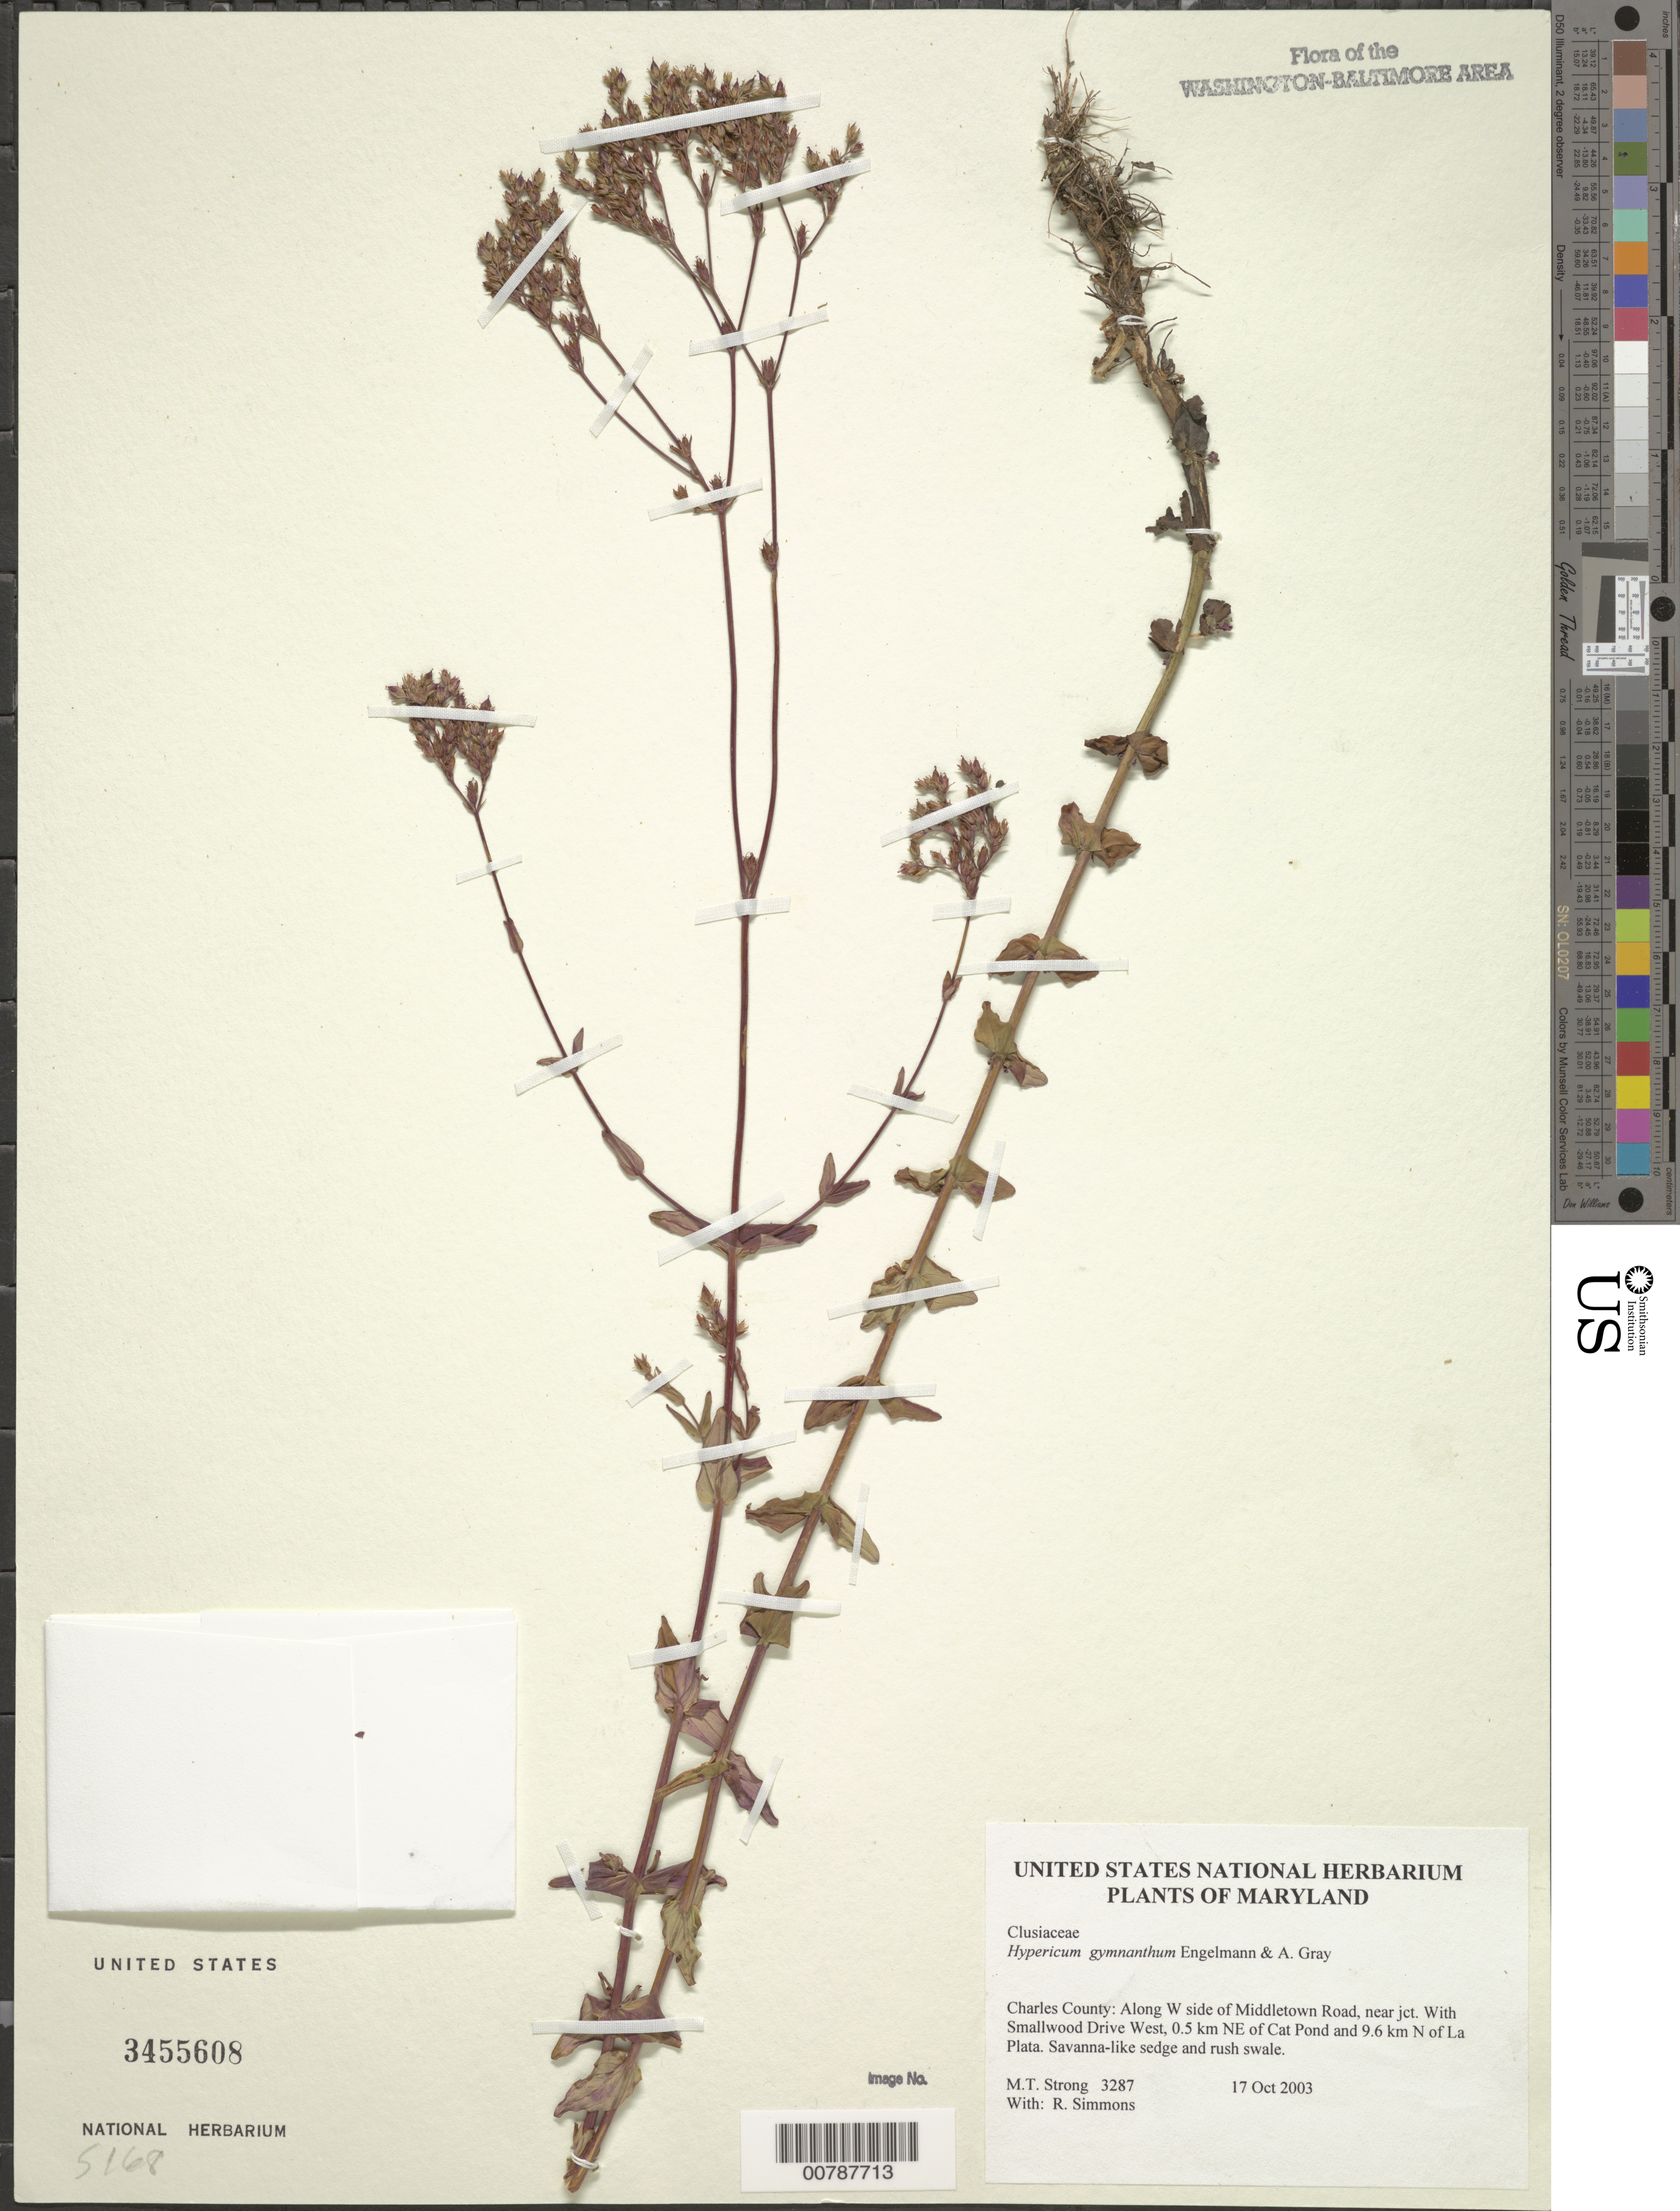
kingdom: Plantae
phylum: Tracheophyta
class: Magnoliopsida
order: Malpighiales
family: Hypericaceae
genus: Hypericum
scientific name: Hypericum gymnanthum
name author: Engelm. & A. Gray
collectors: M. T. Strong & R. Simmons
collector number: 3287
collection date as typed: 17 Oct 2003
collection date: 2003-10-17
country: United States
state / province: Maryland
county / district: Charles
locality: Along W side of Middletown Road, near jct. With Smallwood Drive West, 0.5 km NE of Cat Pond and 9.6 km N of La Plata.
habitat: Savanna-like sedge and rush swale.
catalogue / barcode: US 3455608